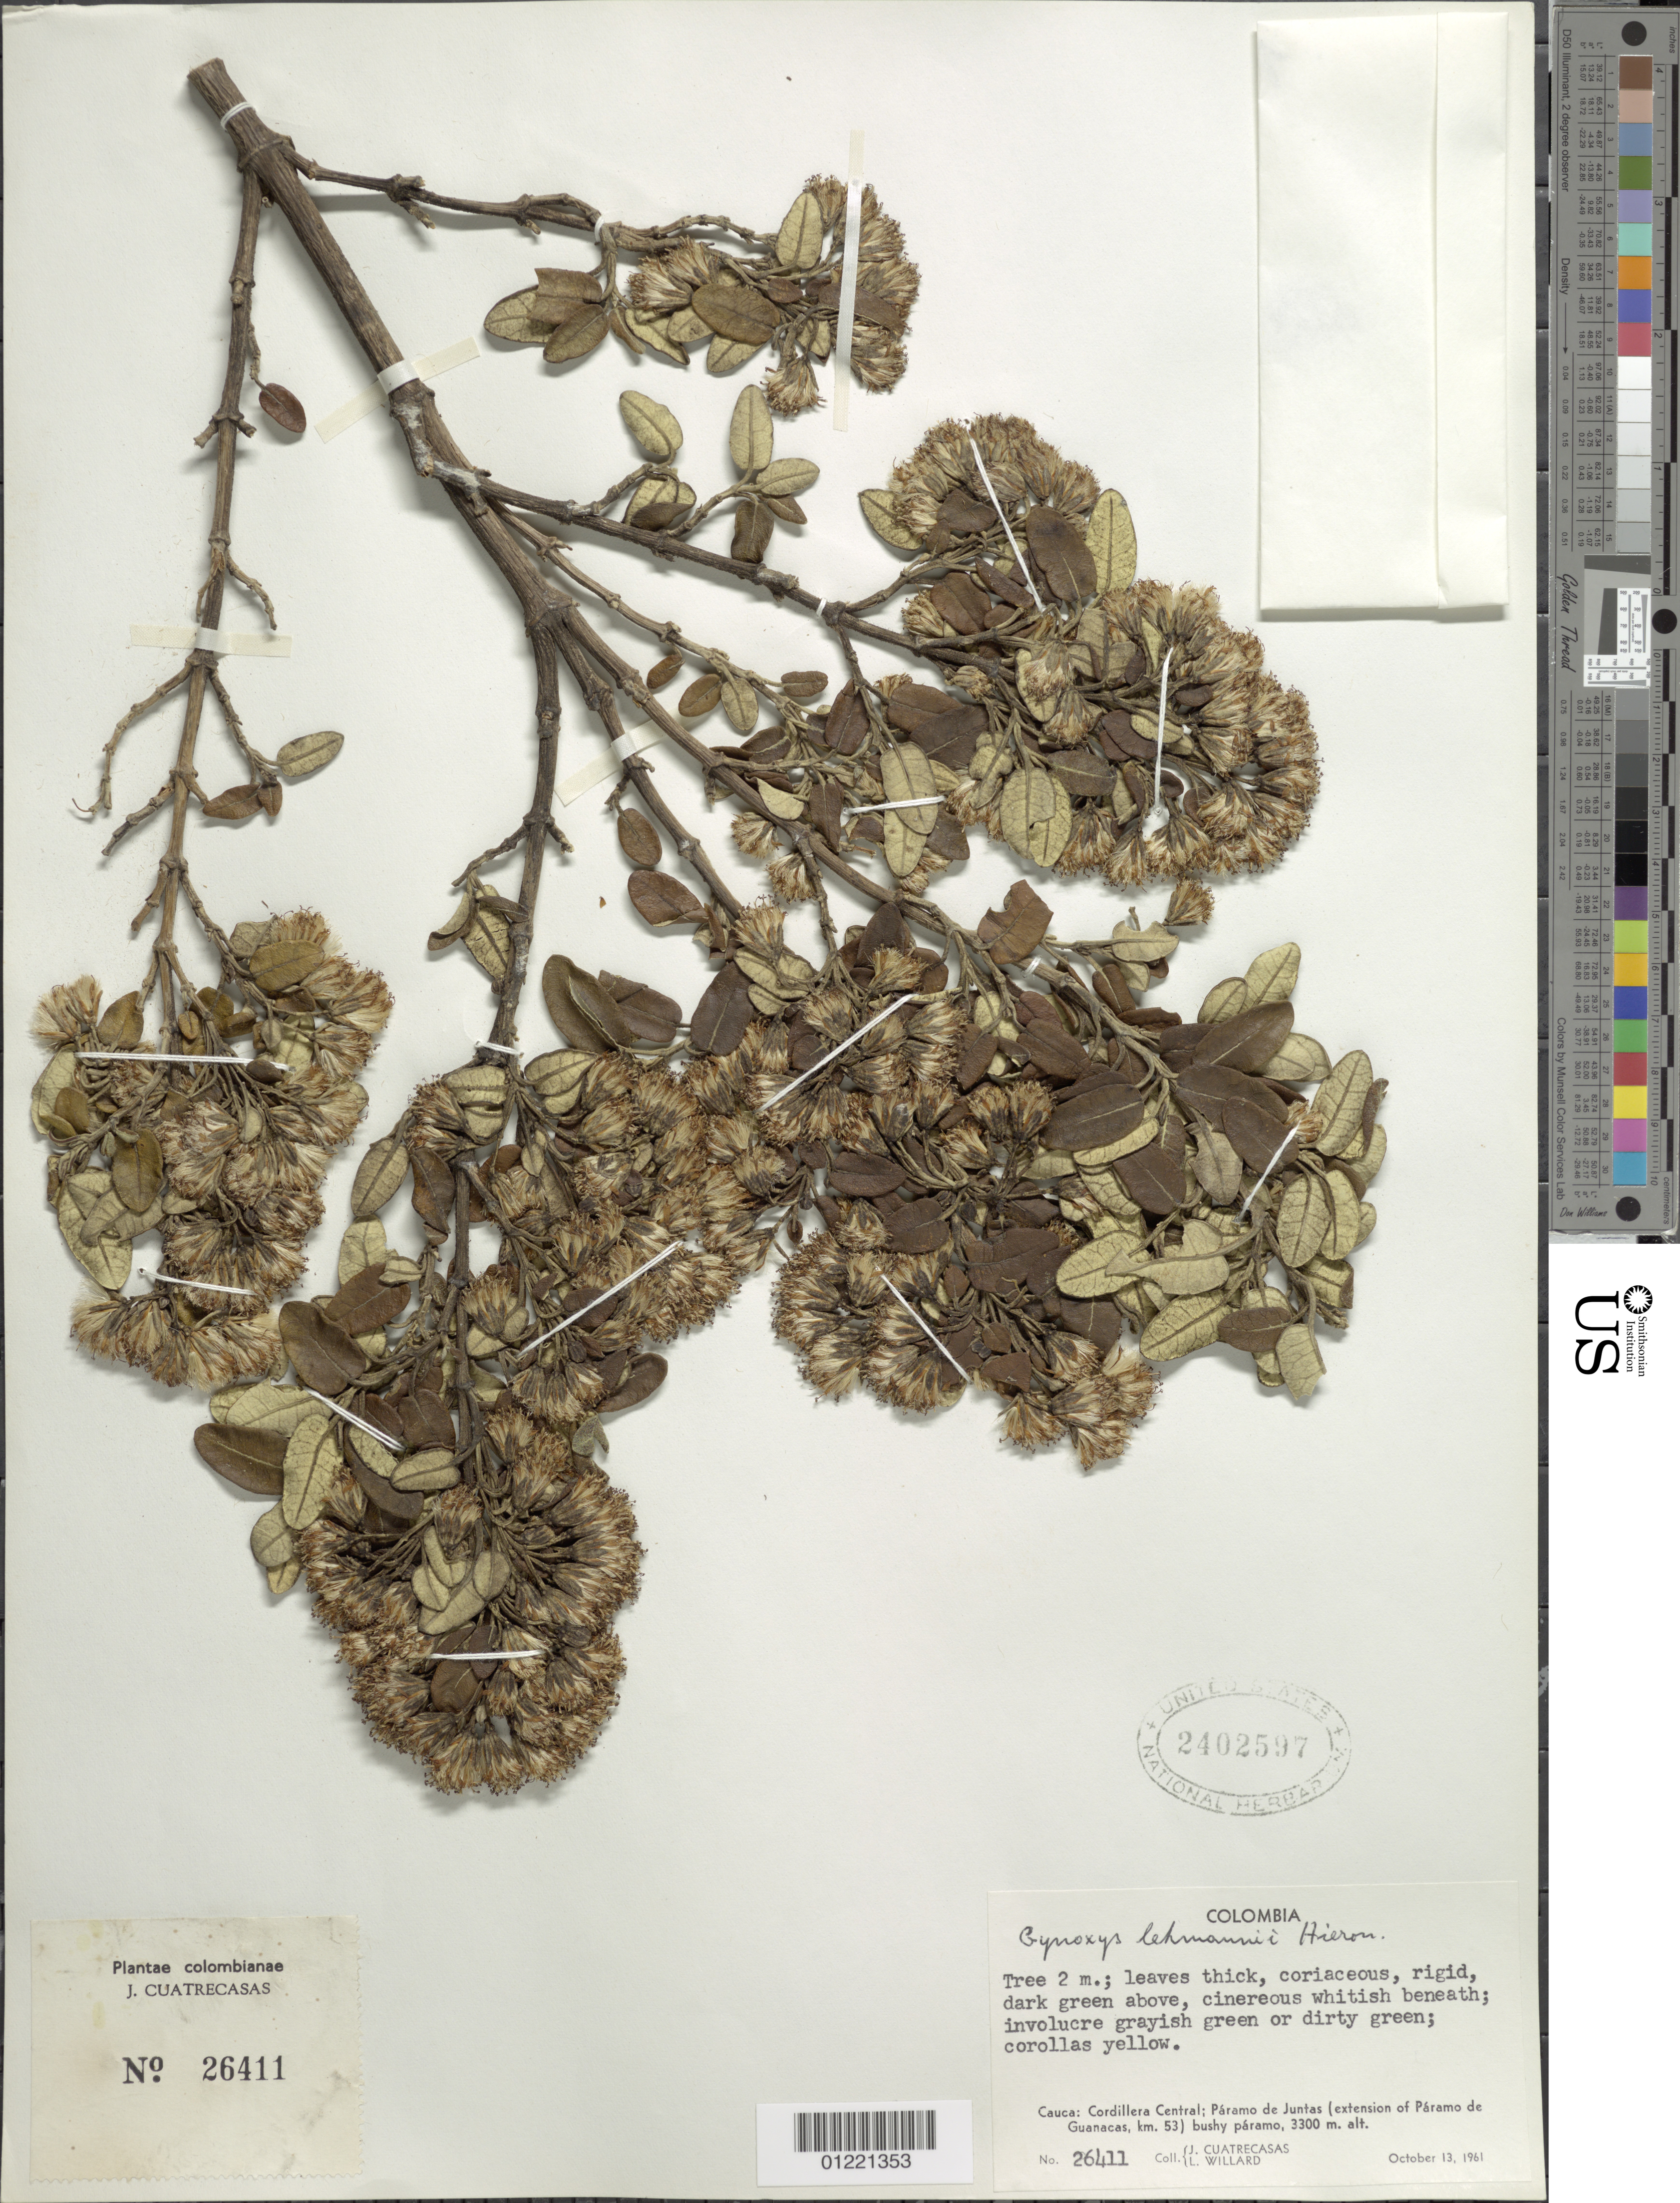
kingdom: Plantae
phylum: Tracheophyta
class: Magnoliopsida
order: Asterales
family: Asteraceae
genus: Gynoxys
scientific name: Gynoxys lehmannii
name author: Hieron.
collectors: J. Cuatrecasas & L. Willard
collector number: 26411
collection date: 1961-10-13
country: Colombia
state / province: Cauca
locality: Cordillera Central: Paramo de Juntas (extension of Paramo de Guanacas, km. 53)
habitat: bushy paramo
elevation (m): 3300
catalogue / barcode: US 2402597